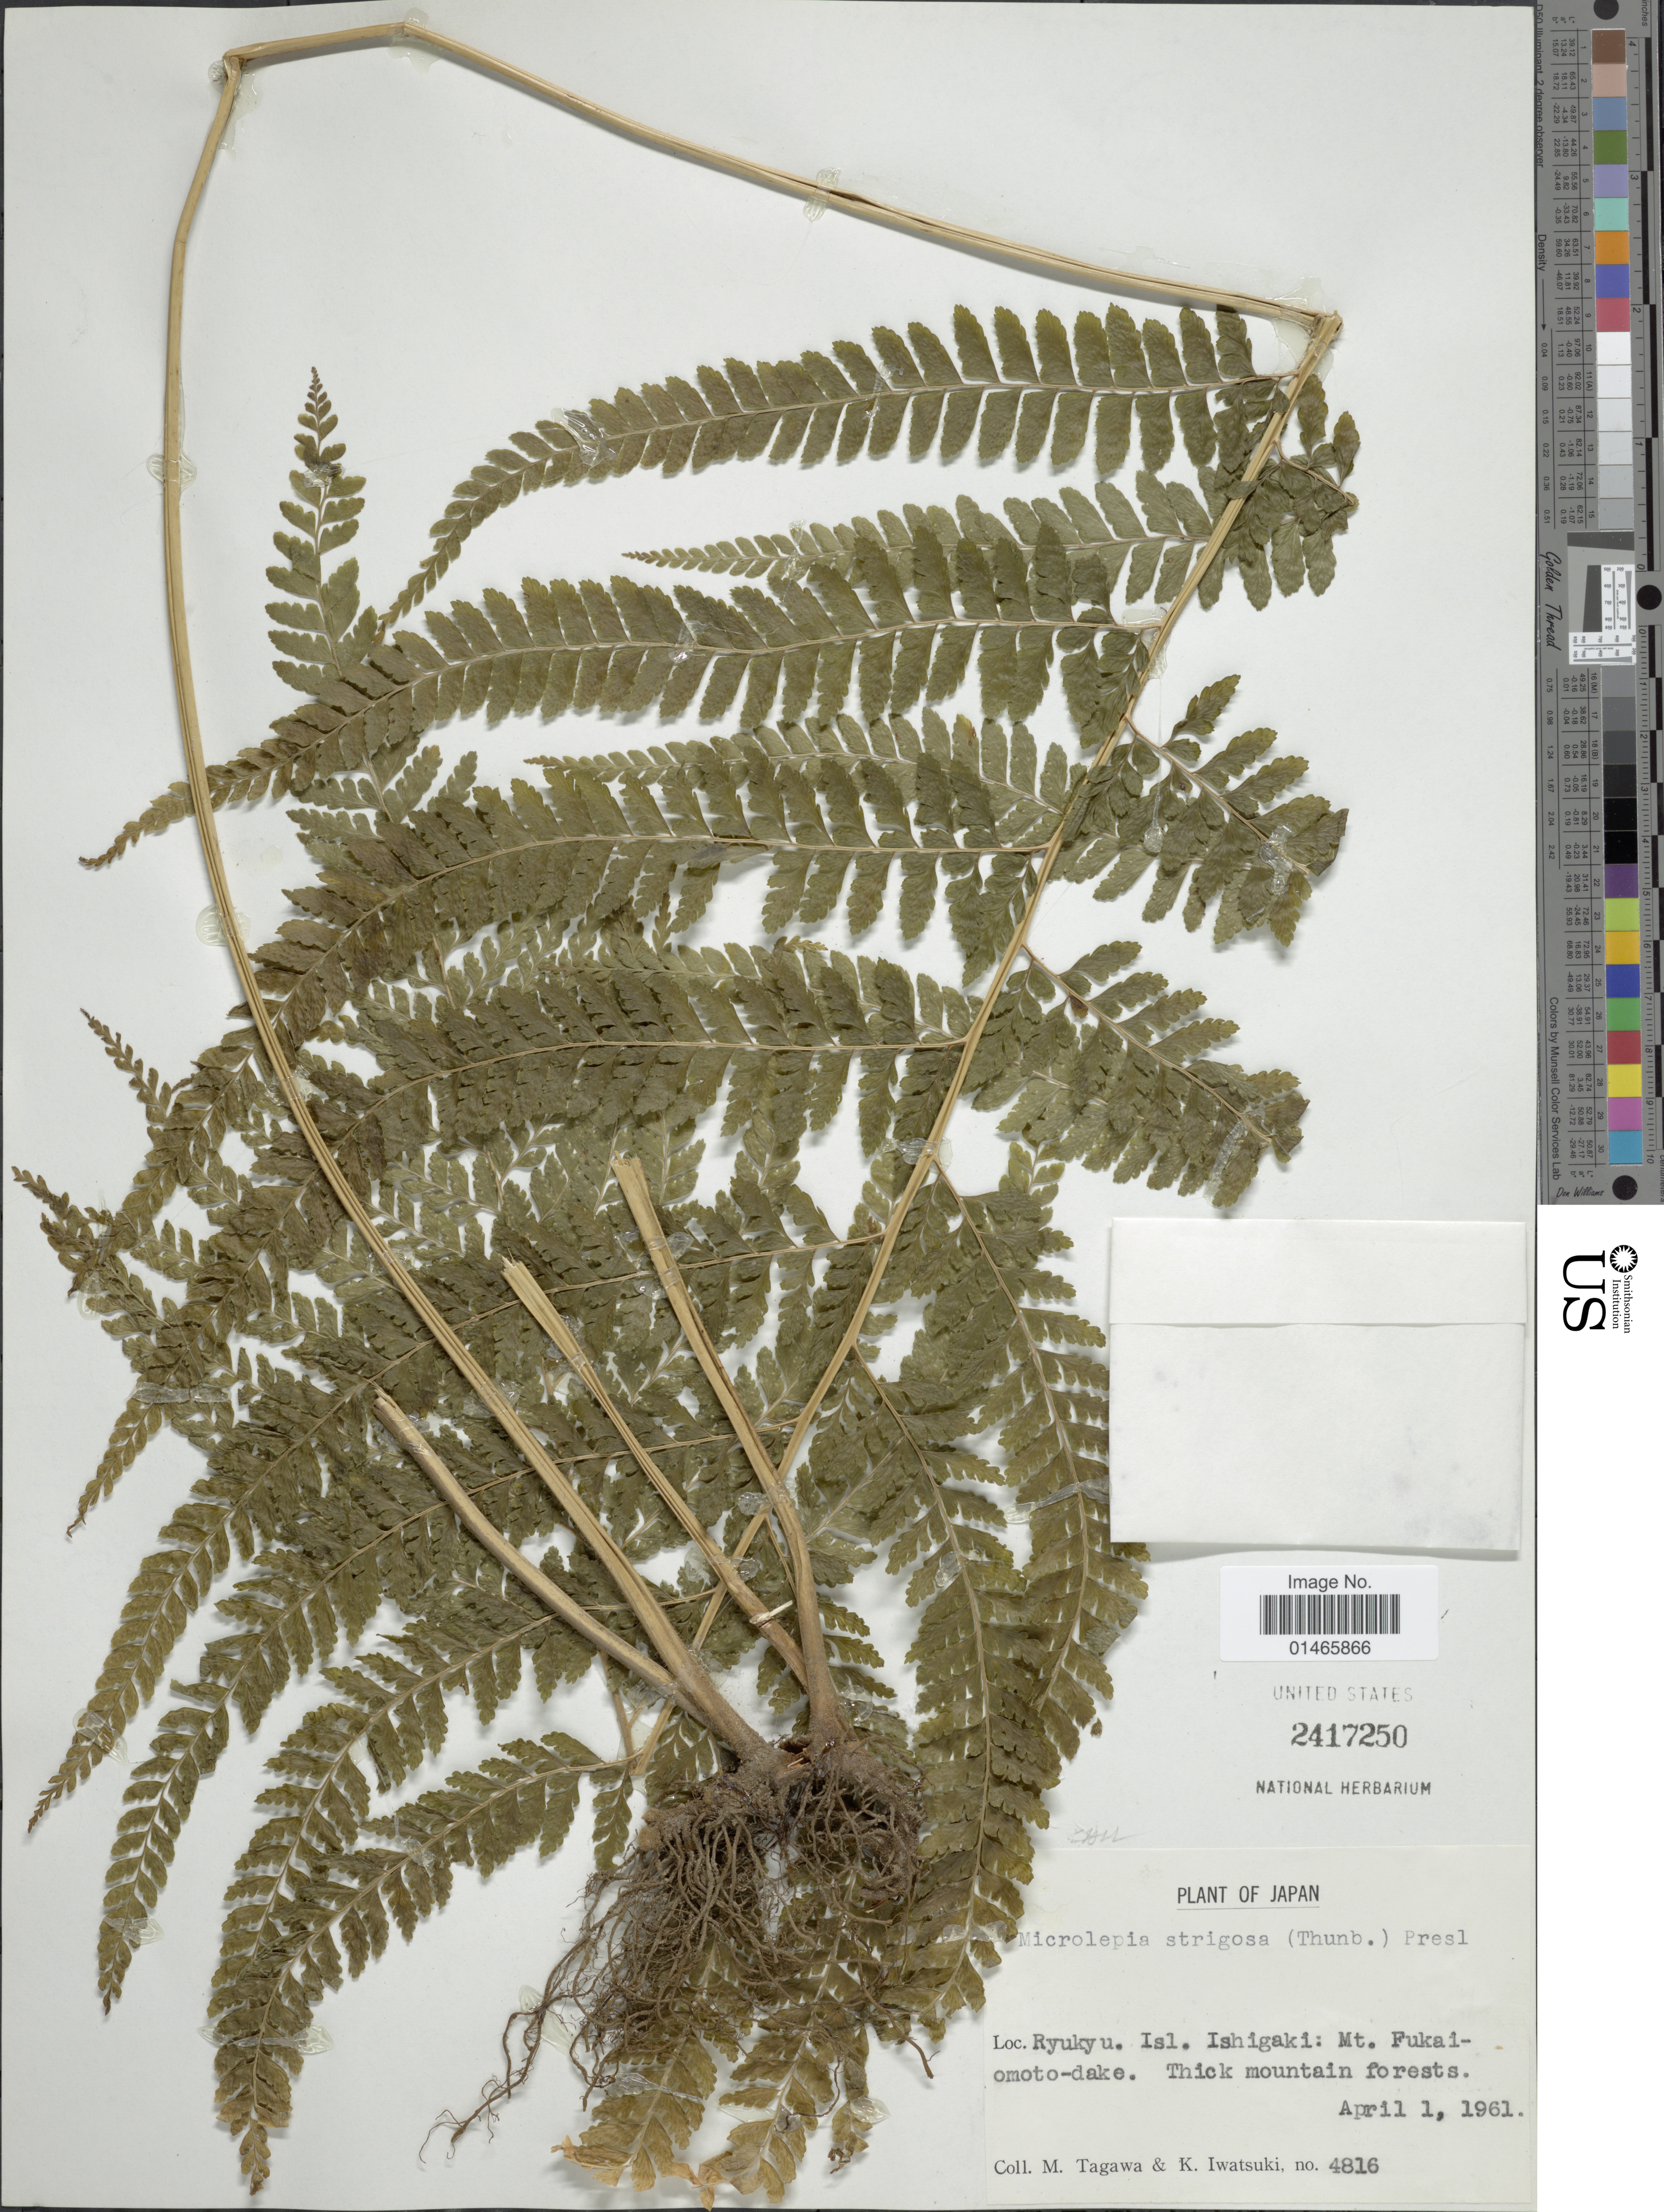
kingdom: Plantae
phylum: Tracheophyta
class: Polypodiopsida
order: Polypodiales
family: Dennstaedtiaceae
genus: Microlepia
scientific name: Microlepia strigosa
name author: (Thunb.) J. Presl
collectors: M. Tagawa & K. Iwatsuki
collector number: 4816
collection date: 1961-04-01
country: Japan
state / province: Okinawa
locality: Ryukyu, Isl. Ishigaki: Mt. Fukai-moto-dake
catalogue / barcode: US 2417250